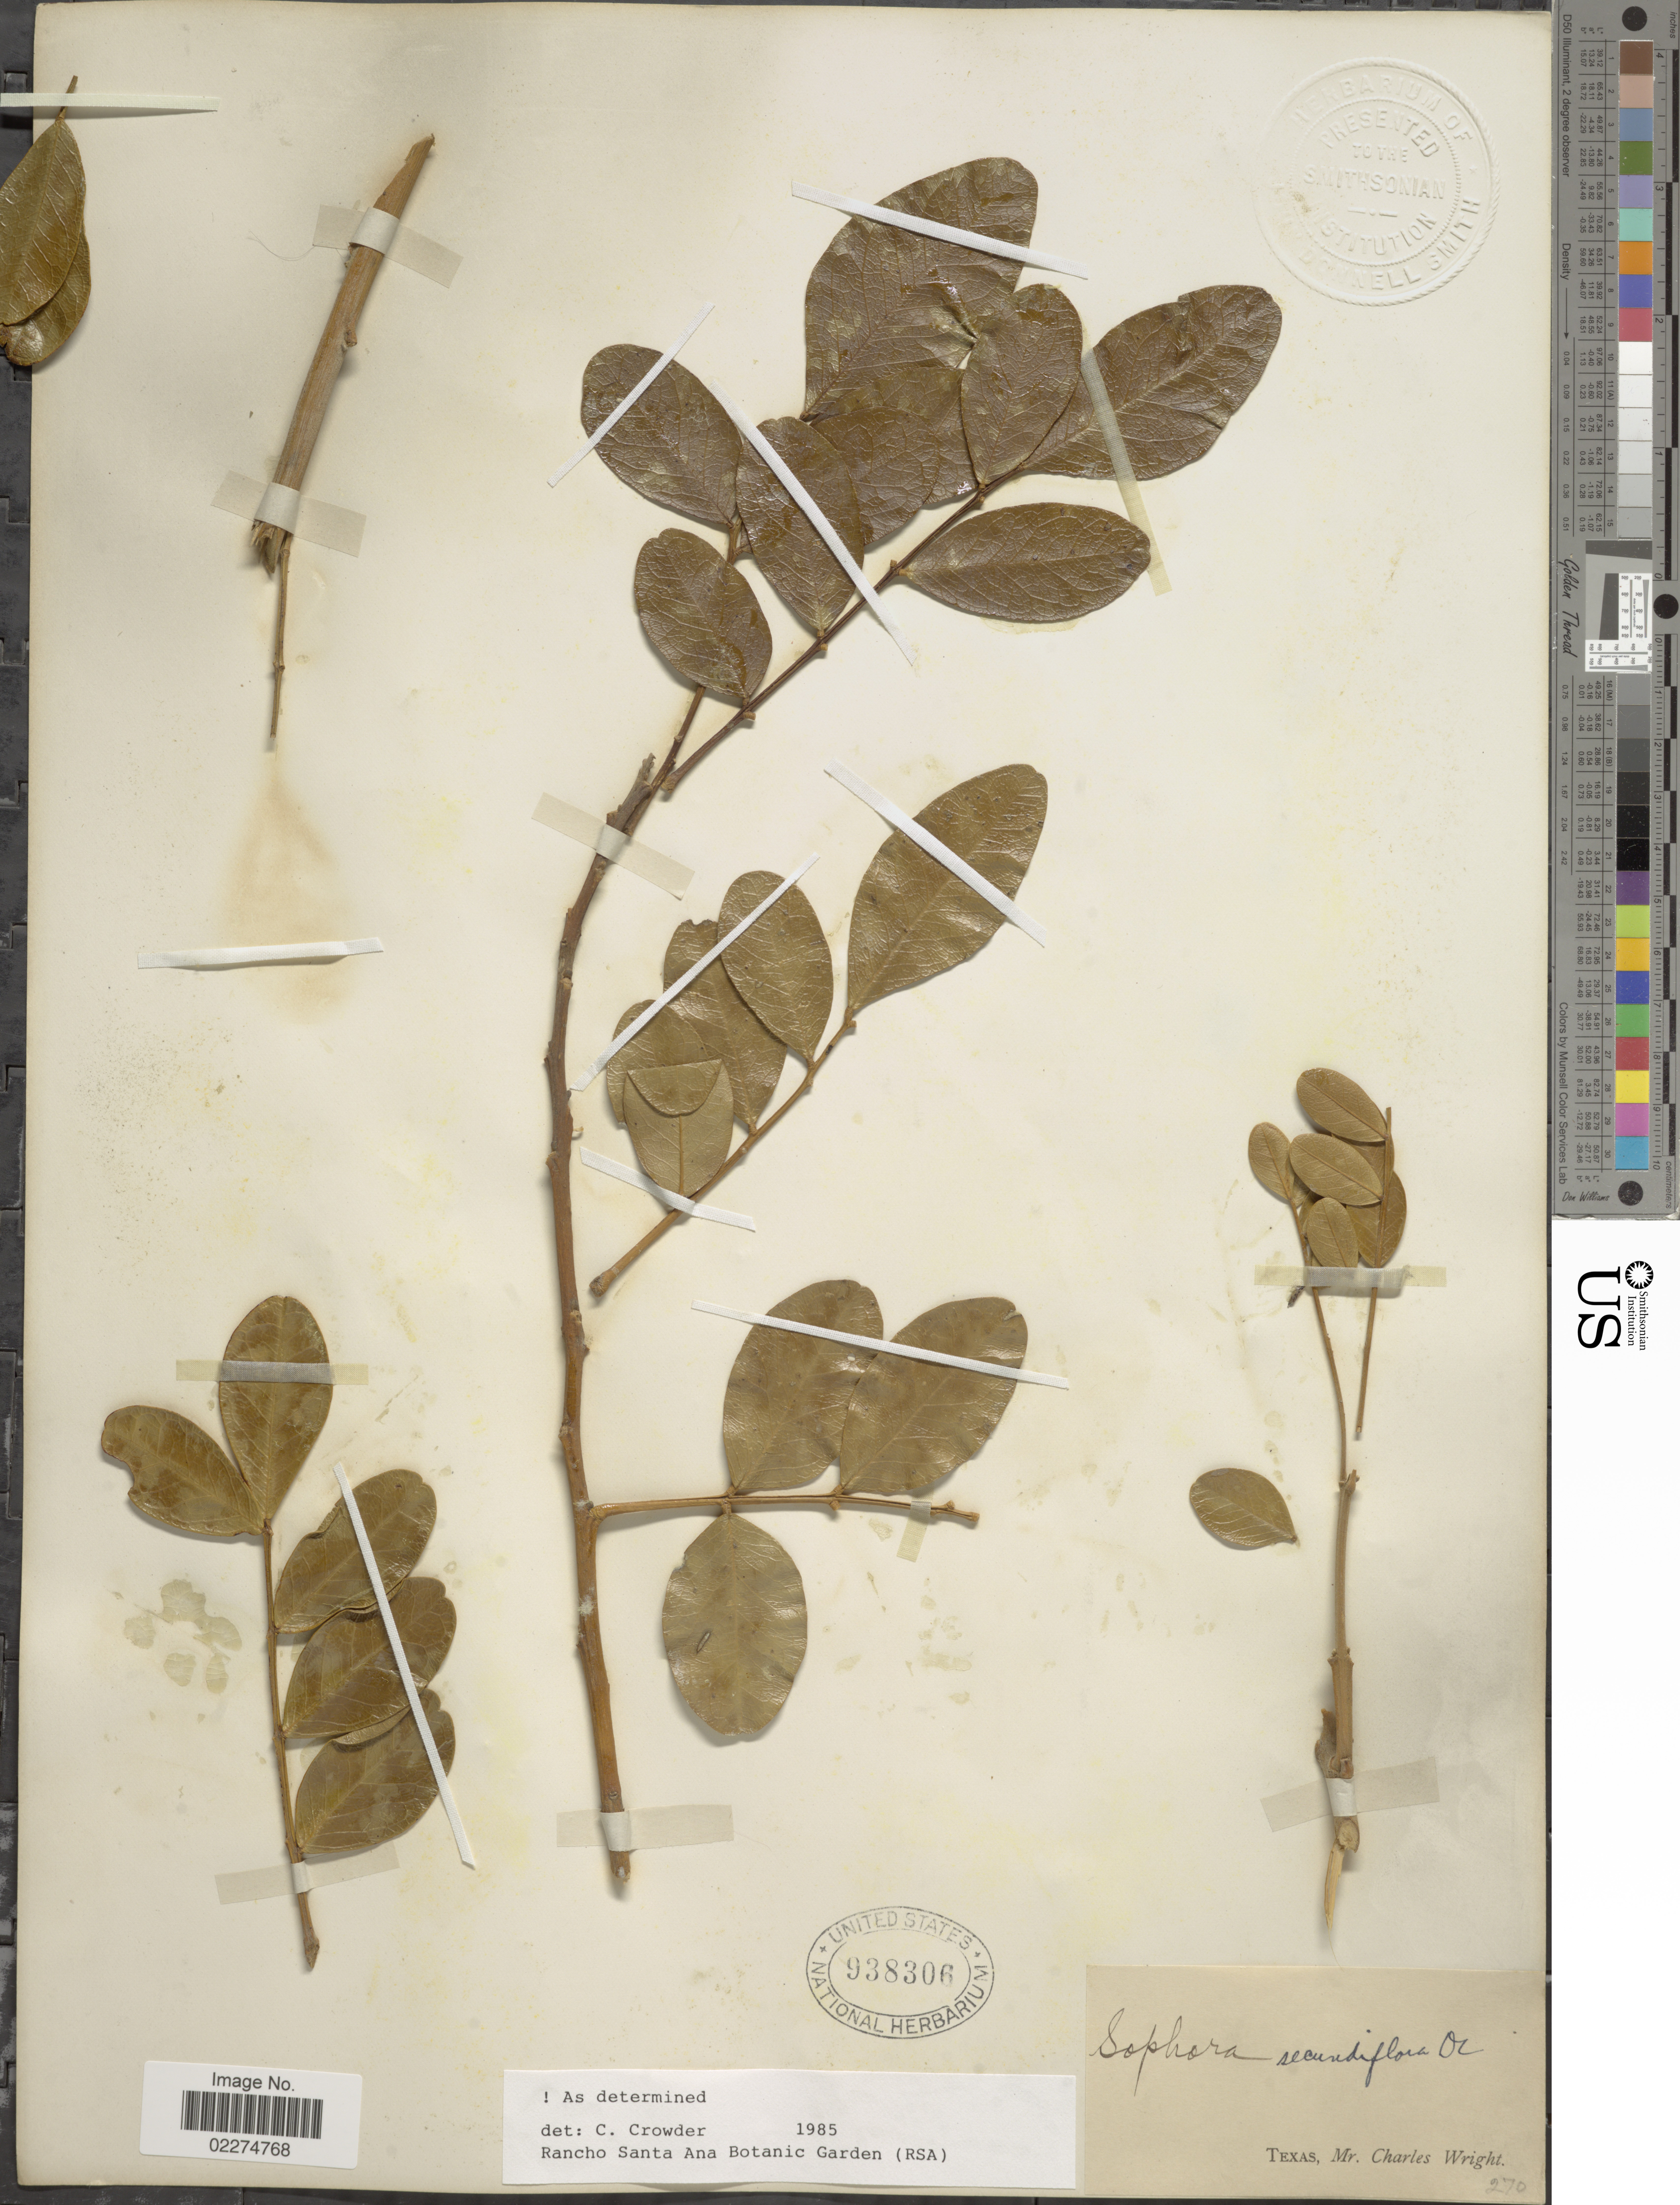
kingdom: Plantae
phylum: Tracheophyta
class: Magnoliopsida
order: Fabales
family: Fabaceae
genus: Dermatophyllum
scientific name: Dermatophyllum secundiflorum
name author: (Ortega) Gandhi & Reveal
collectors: C. Wright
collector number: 270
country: United States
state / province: Texas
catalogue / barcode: US 938306